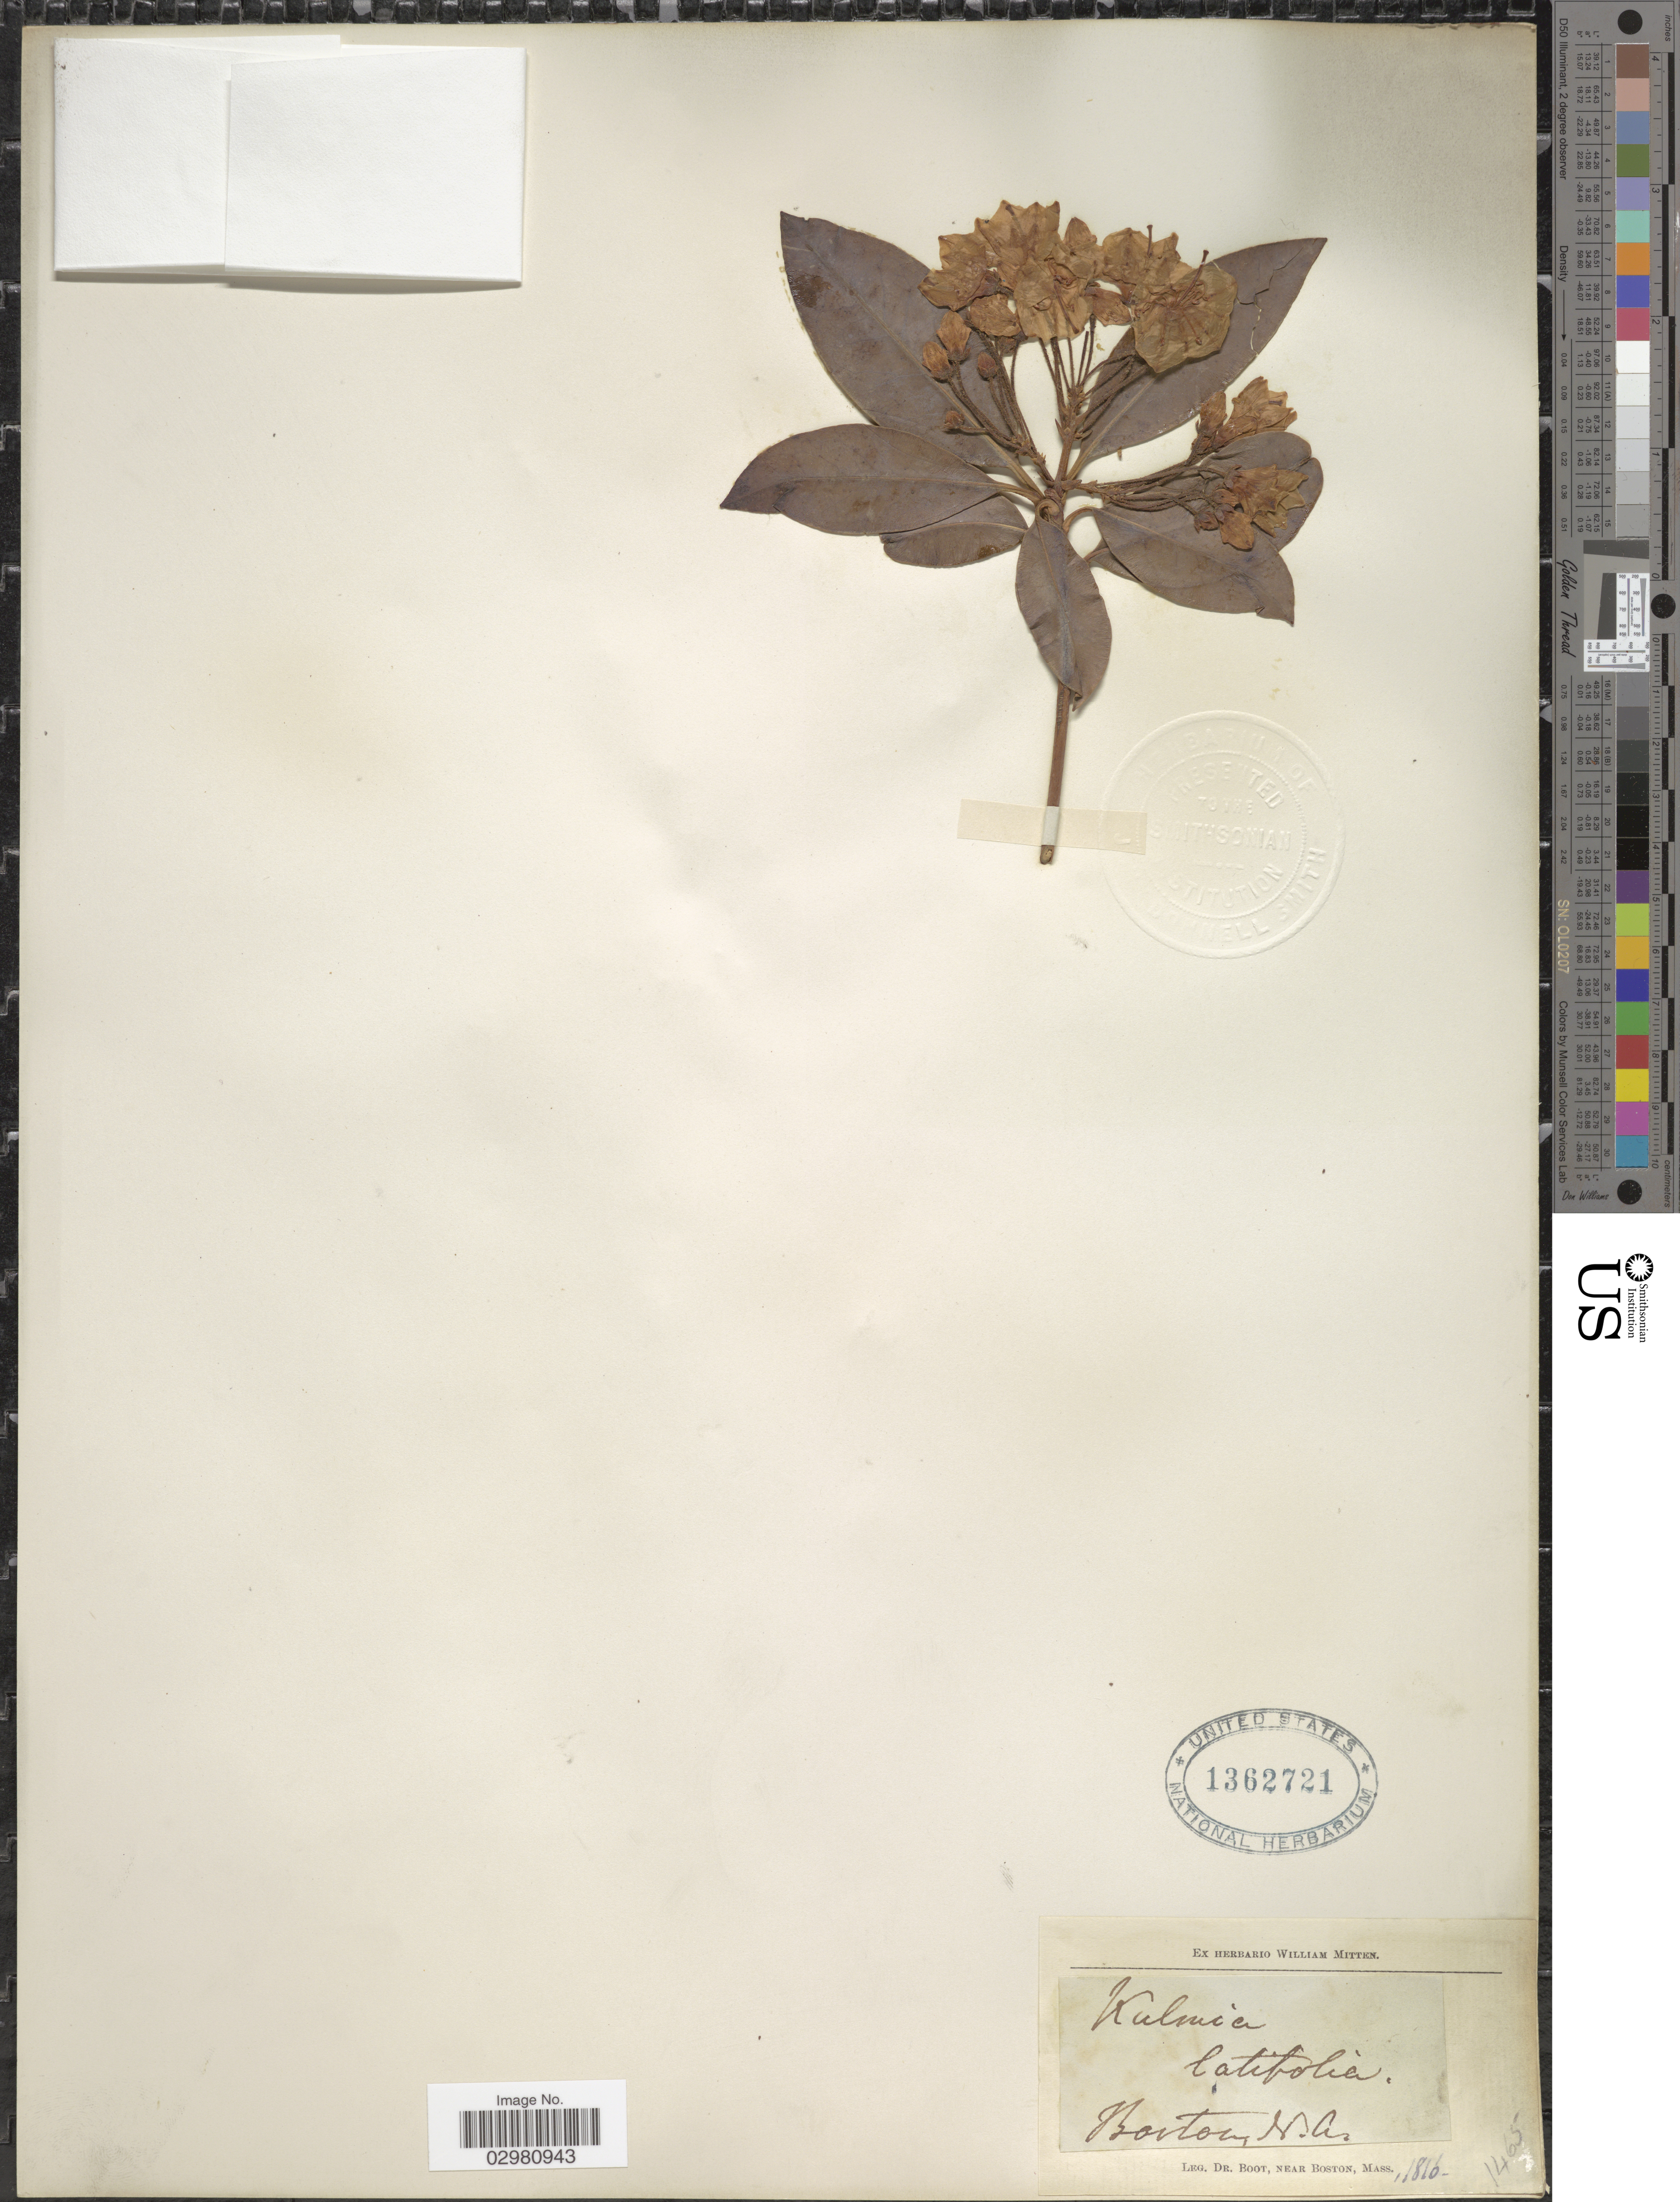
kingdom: Plantae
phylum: Tracheophyta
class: Magnoliopsida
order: Ericales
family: Ericaceae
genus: Kalmia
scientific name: Kalmia latifolia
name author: L.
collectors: Boot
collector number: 1816*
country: United States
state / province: Massachusetts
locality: Boston, M.A.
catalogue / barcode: US 1362721